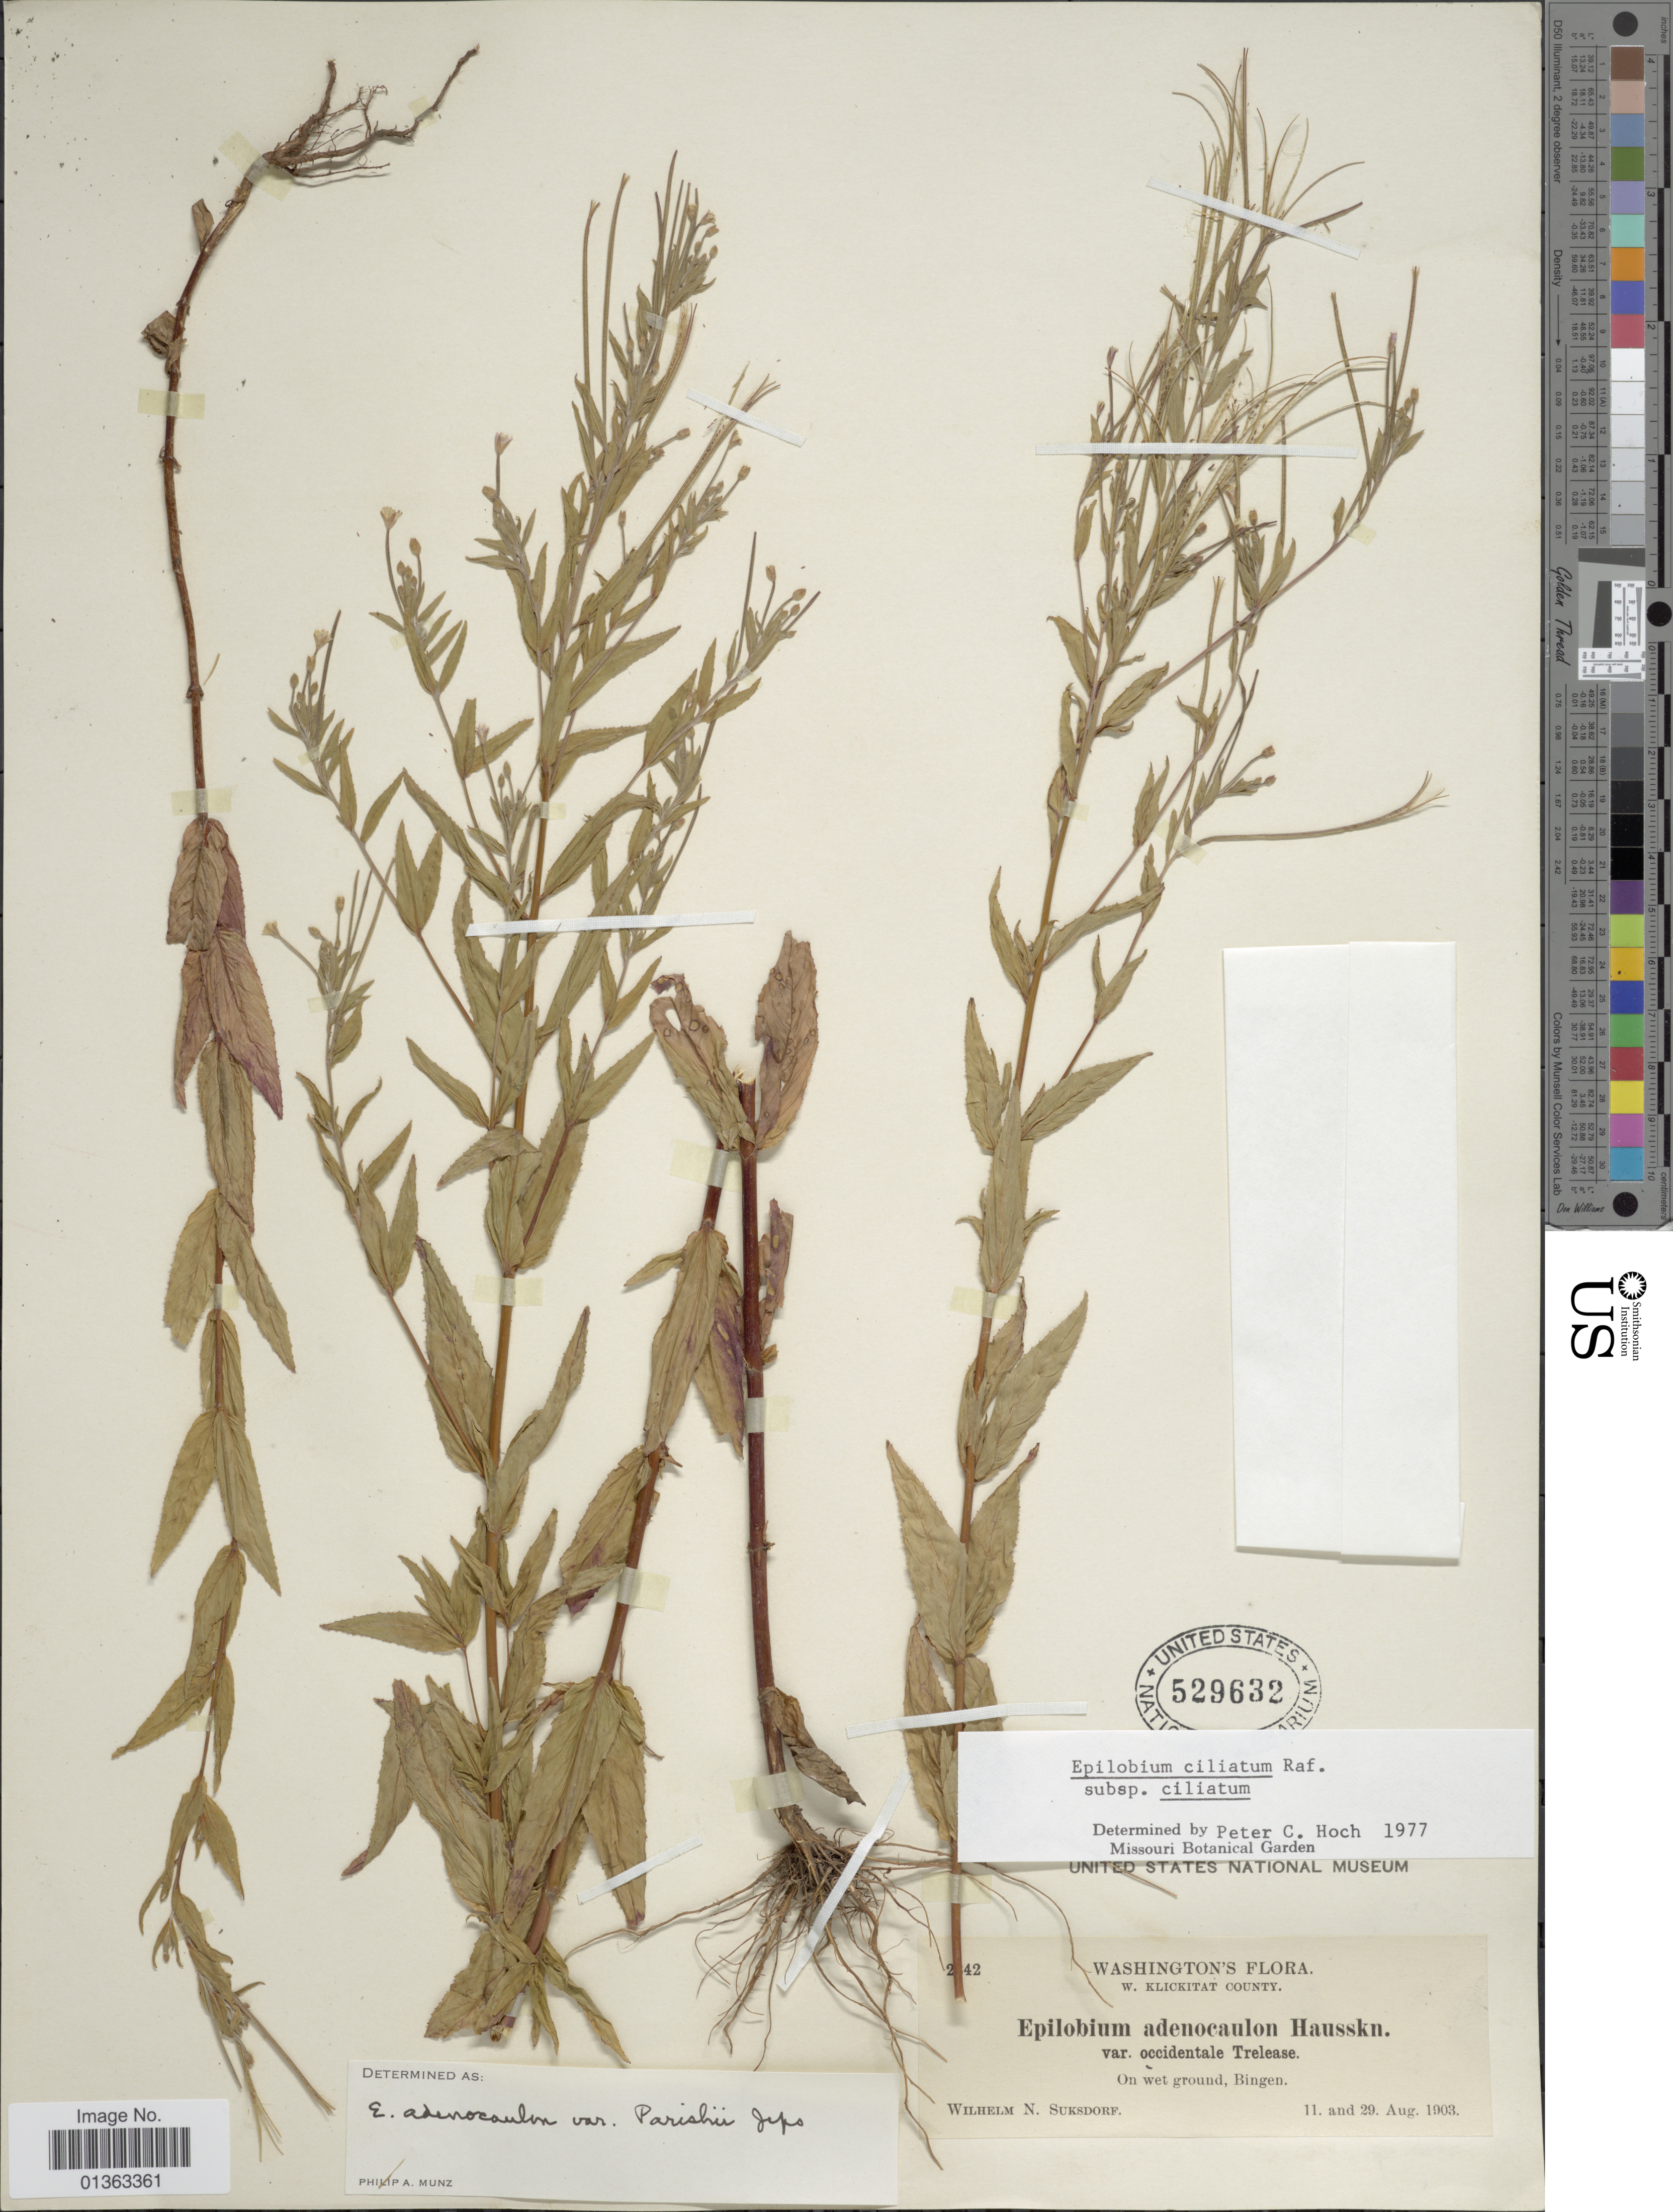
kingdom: Plantae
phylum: Tracheophyta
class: Magnoliopsida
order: Myrtales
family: Onagraceae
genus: Epilobium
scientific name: Epilobium ciliatum subsp. ciliatum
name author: Raf.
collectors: W. N. Suksdorf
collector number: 242*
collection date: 1903-08-11/1903-08-29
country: United States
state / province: Washington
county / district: Klickitat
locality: W. Klickitat County. On wet ground, Bingen.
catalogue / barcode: US 529632